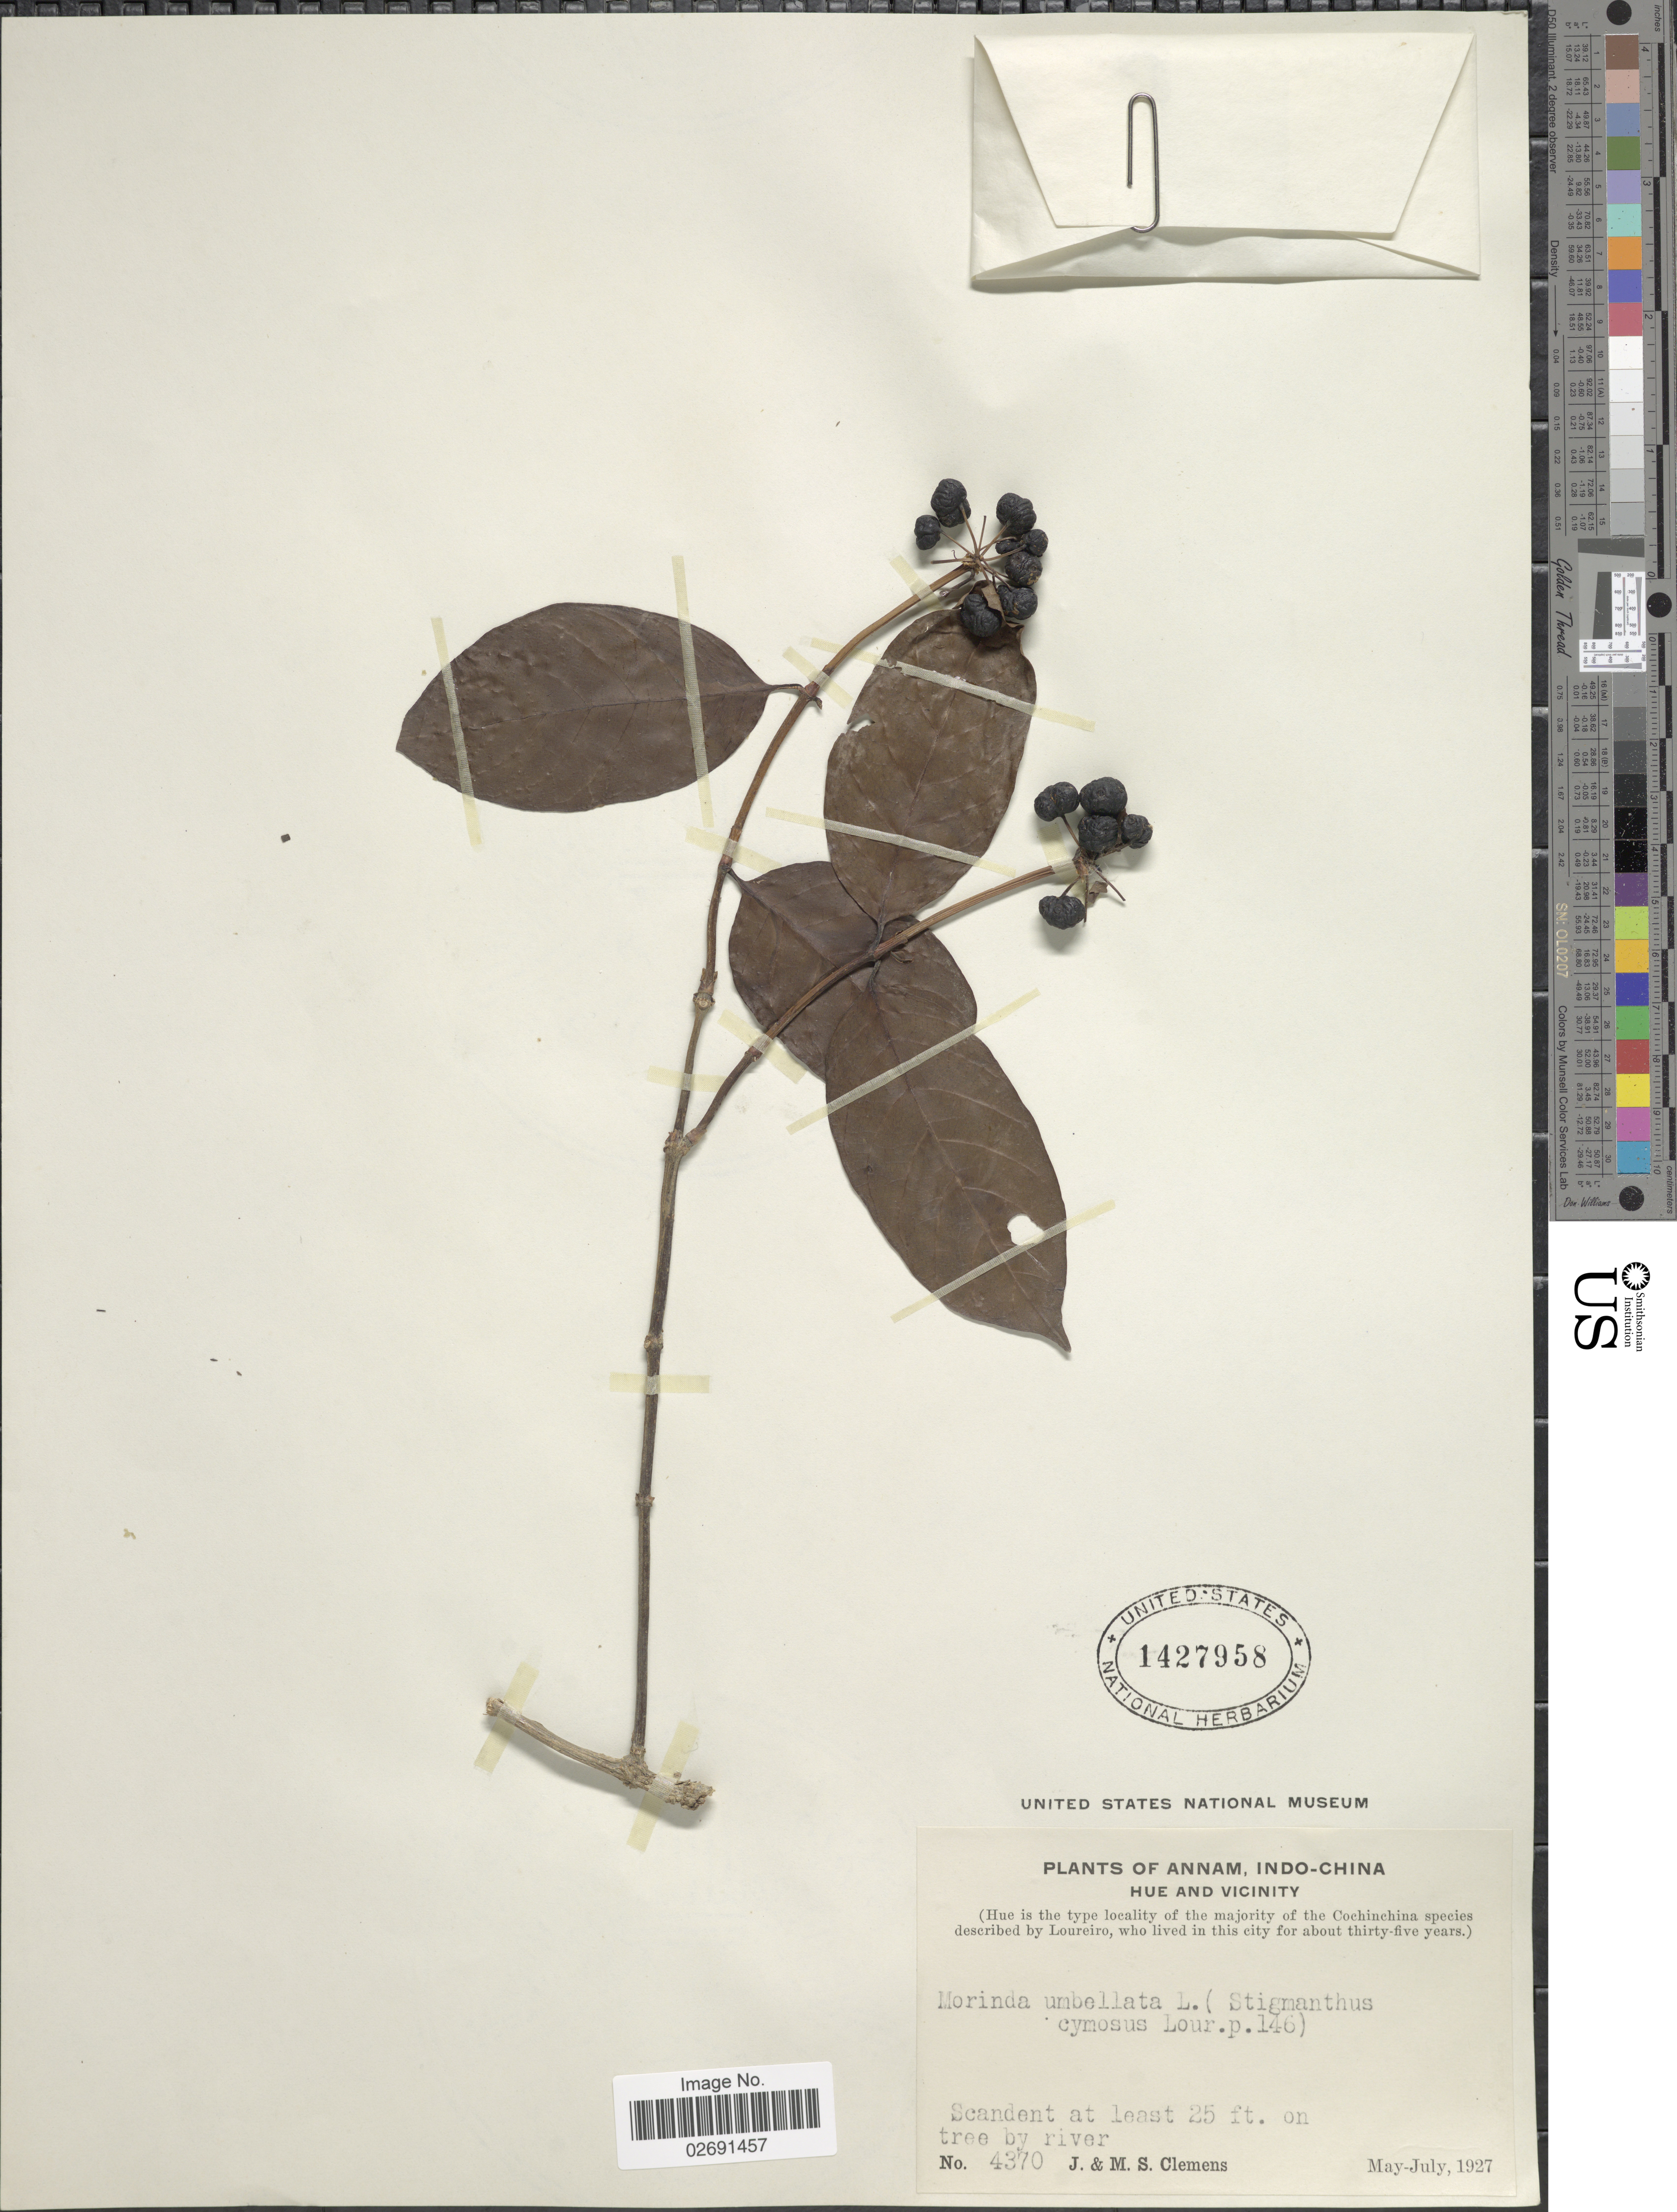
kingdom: Plantae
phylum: Tracheophyta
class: Magnoliopsida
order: Gentianales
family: Rubiaceae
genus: Gynochthodes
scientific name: Gynochthodes umbellata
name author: (L.) Razafim. & B. Bremer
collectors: J. Clemens & M. S. Clemens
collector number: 4370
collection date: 1927-05/1927-07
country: Vietnam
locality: Indo-China, Hue and Vicinity, (Hue is the type locality of the majority of the Cochinchina species), on tree by river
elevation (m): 8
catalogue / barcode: US 1427958